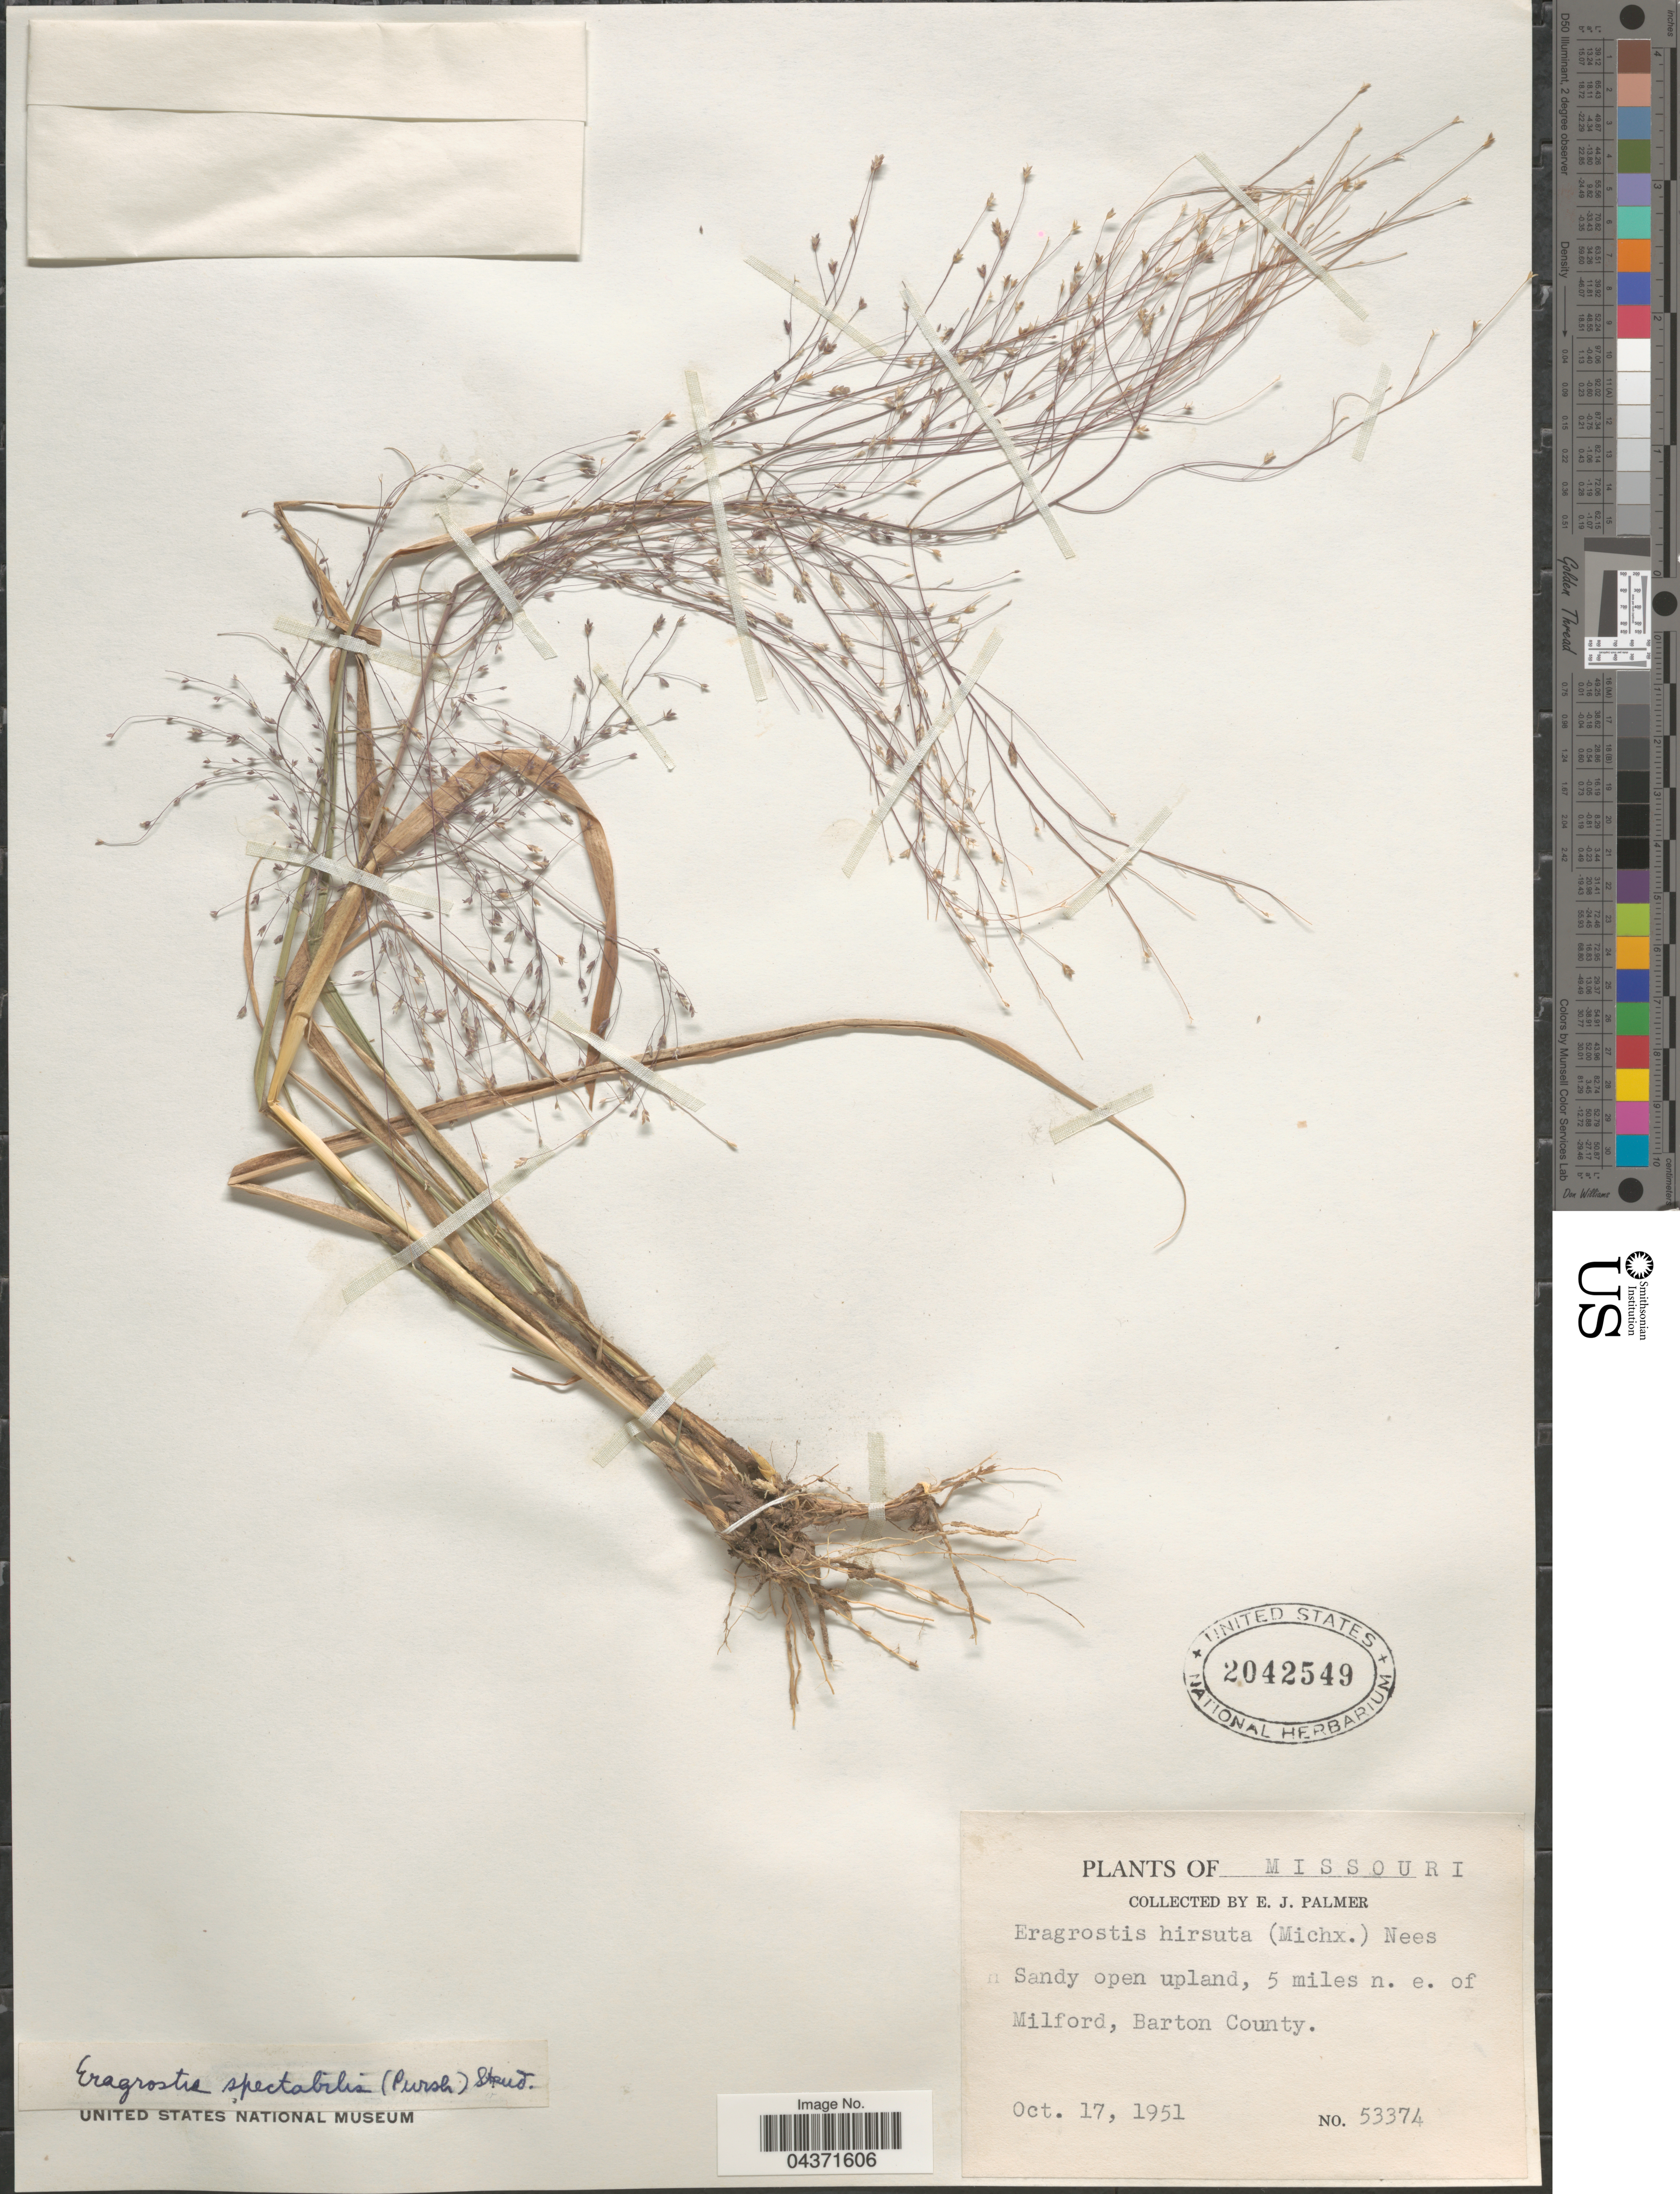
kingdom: Plantae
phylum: Tracheophyta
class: Liliopsida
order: Poales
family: Poaceae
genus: Eragrostis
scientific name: Eragrostis spectabilis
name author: (Pursh) Steud.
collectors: E. J. Palmer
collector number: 53374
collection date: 1951-10-17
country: United States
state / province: Missouri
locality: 5 miles n. e. of Milford, Barton County.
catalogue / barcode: US 2042549